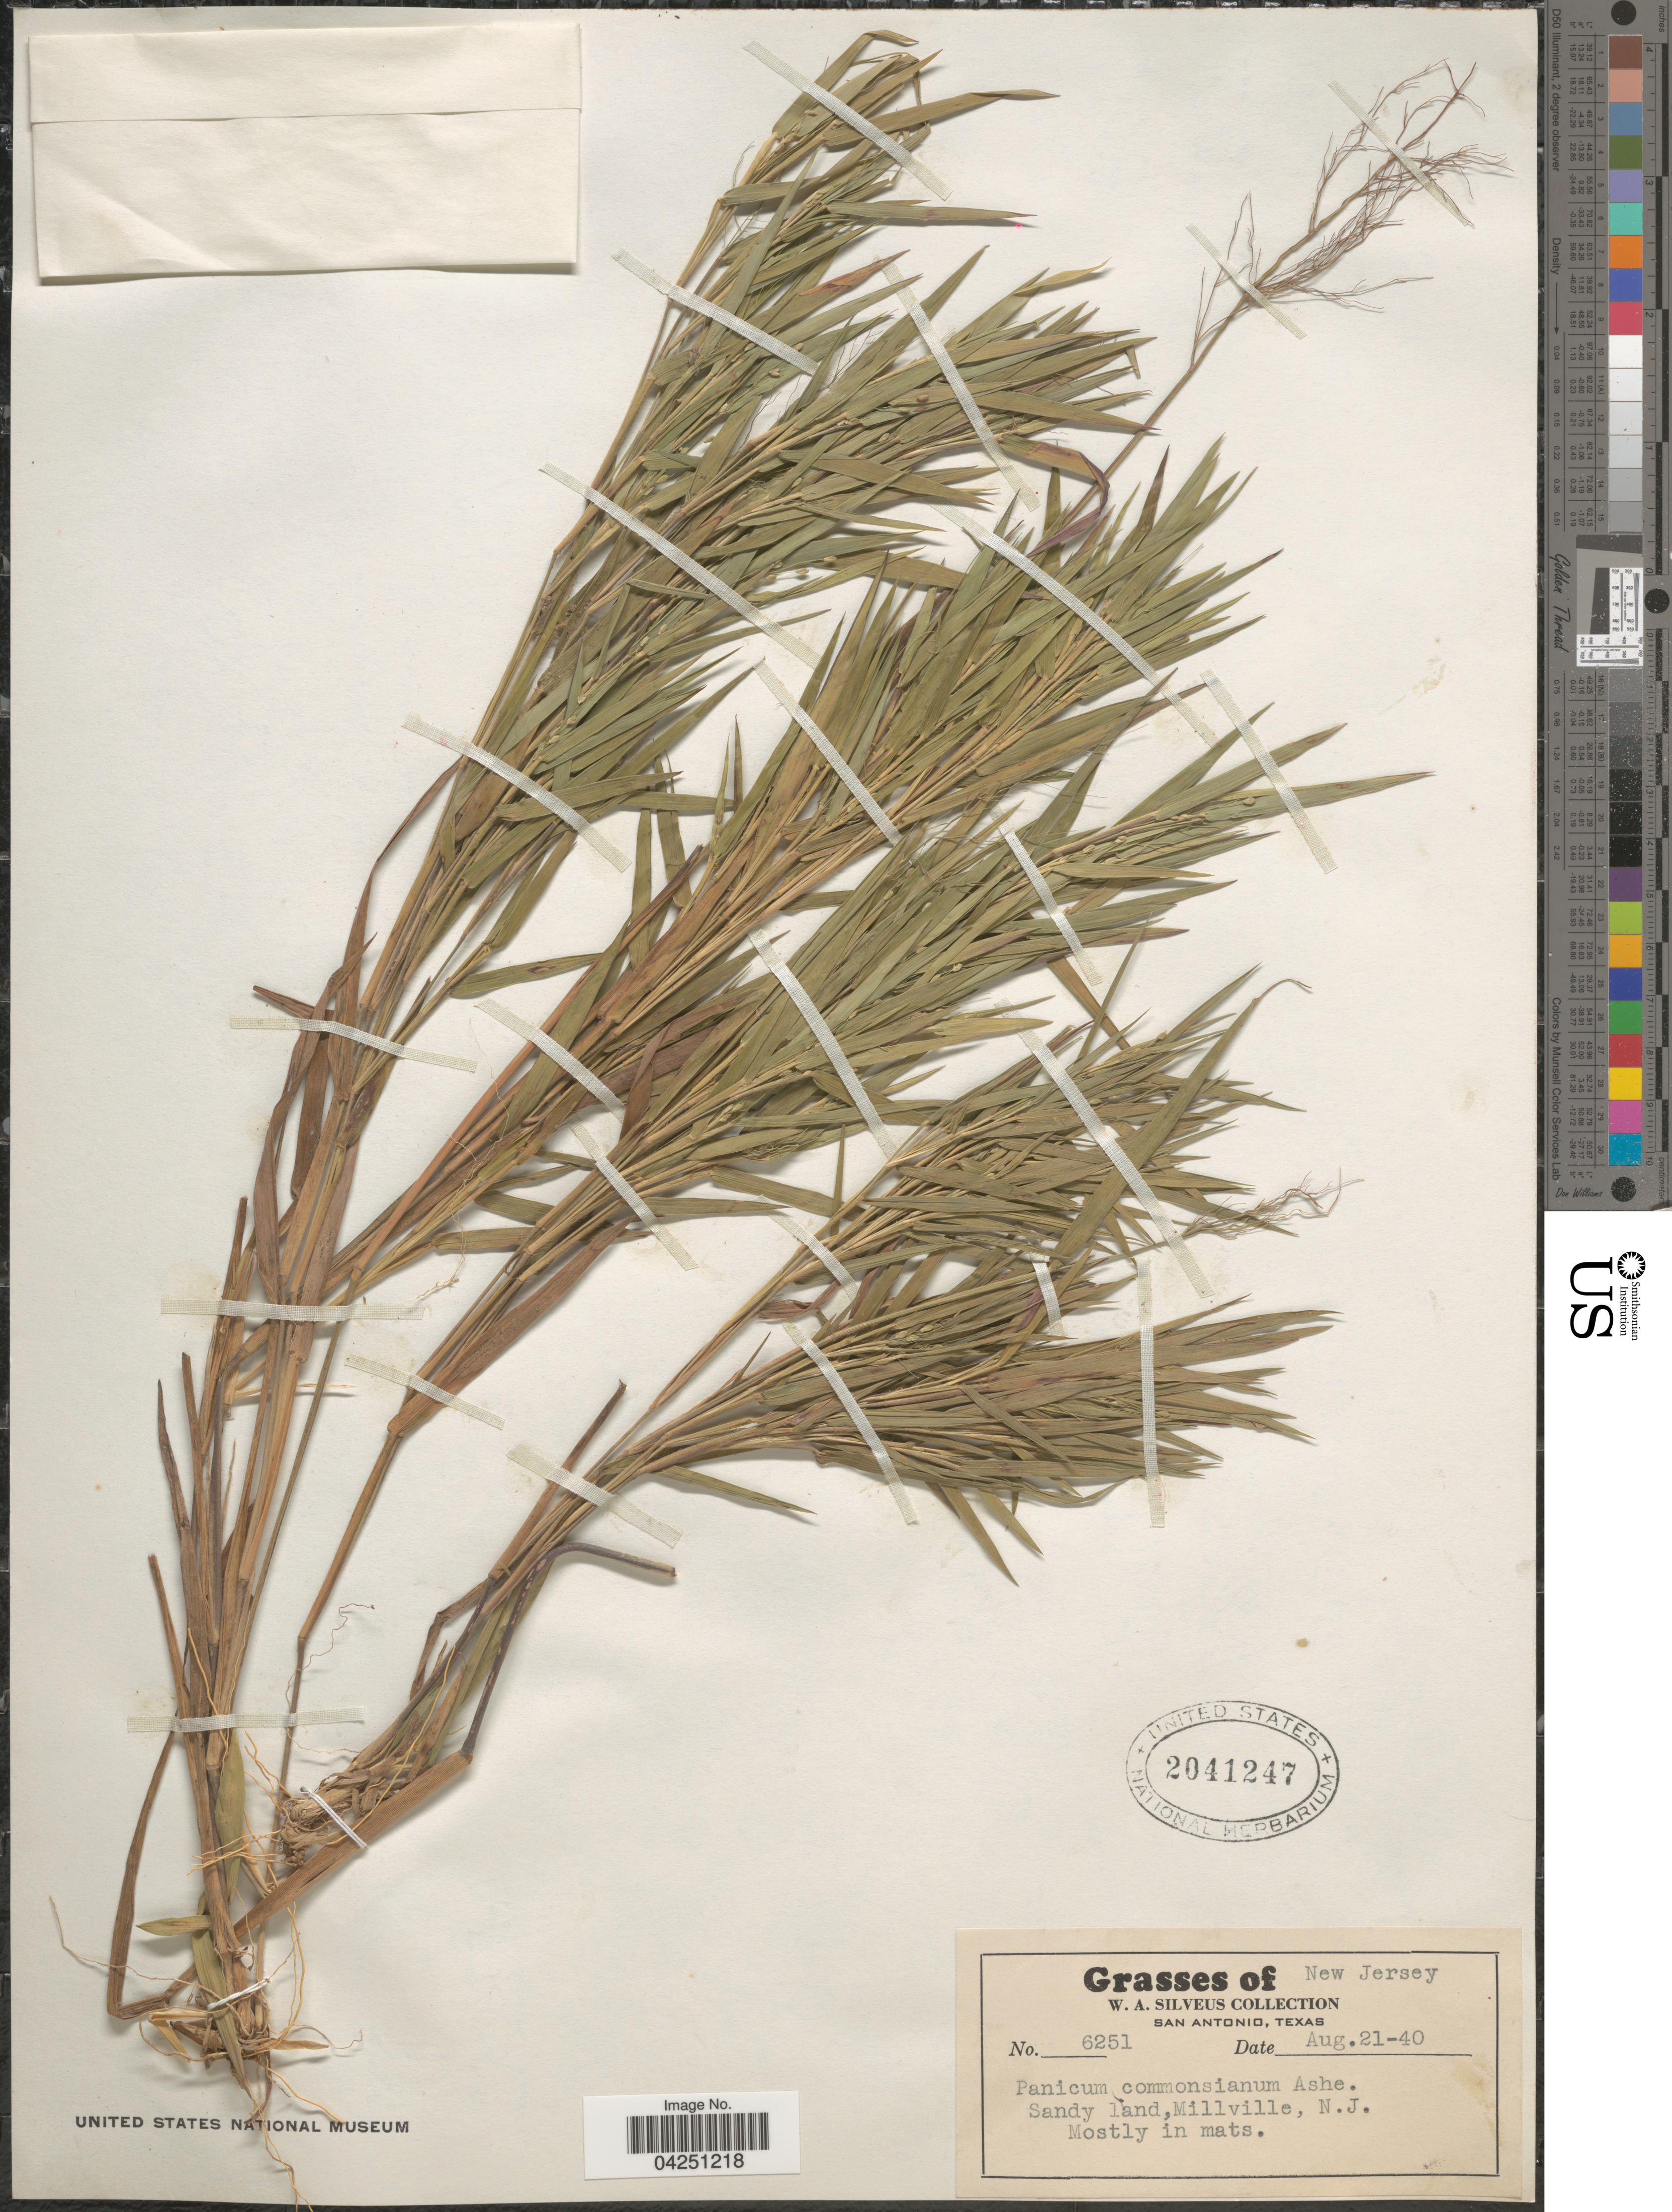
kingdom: Plantae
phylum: Tracheophyta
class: Liliopsida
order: Poales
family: Poaceae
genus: Dichanthelium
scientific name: Dichanthelium acuminatum var. acuminatum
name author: (Sw.) Gould & C.A. Clark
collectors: W. Silveus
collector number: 6251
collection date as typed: Transcribed d/m/y: 21/8/40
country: United States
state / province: New Jersey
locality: Sand land, Millville.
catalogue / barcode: US 2041247